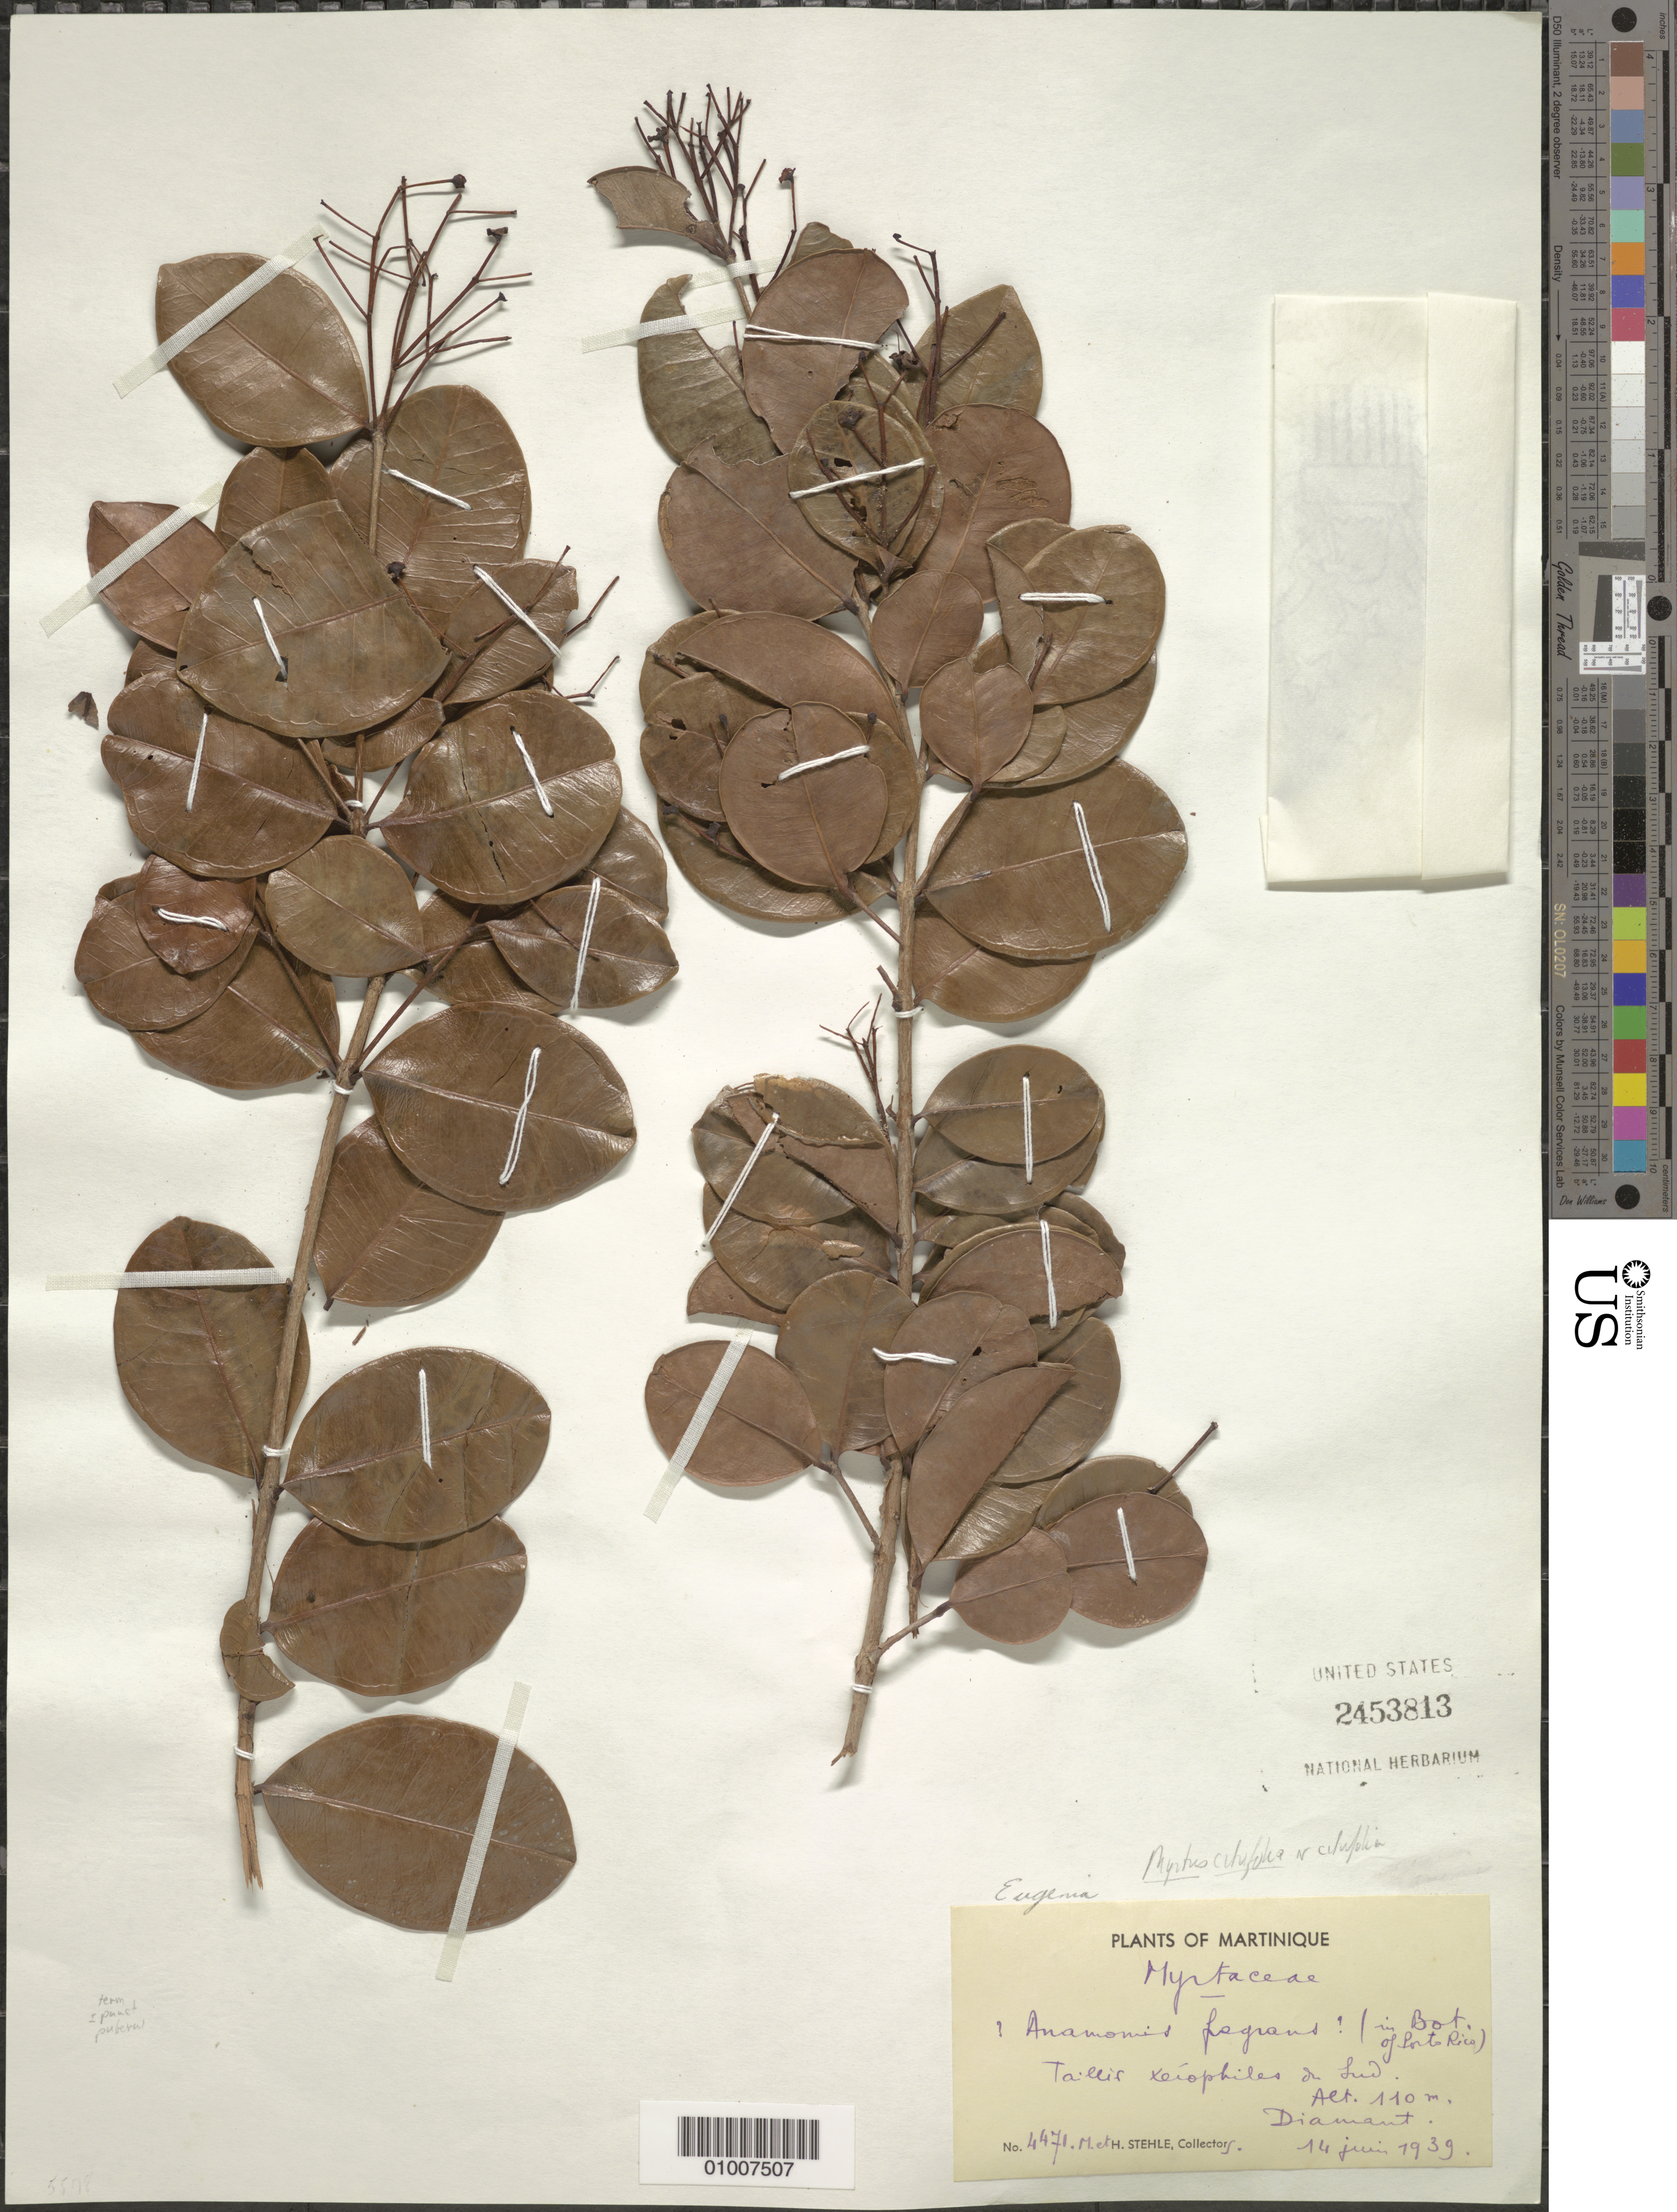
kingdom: Plantae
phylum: Tracheophyta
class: Magnoliopsida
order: Myrtales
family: Myrtaceae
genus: Myrcia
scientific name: Myrcia citrifolia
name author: (Aubl.) Urb.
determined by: Strong, Mark T., (BOT), Smithsonian Institution - National Museum of Natural History (UNITED STATES)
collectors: H. Stehlé & M. Stehlé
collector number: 4471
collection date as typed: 14 Jun 1939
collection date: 1939-06-14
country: Martinique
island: Martinique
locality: Diamant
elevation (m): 110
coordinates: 0 N, 0 E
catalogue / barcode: US 2453813